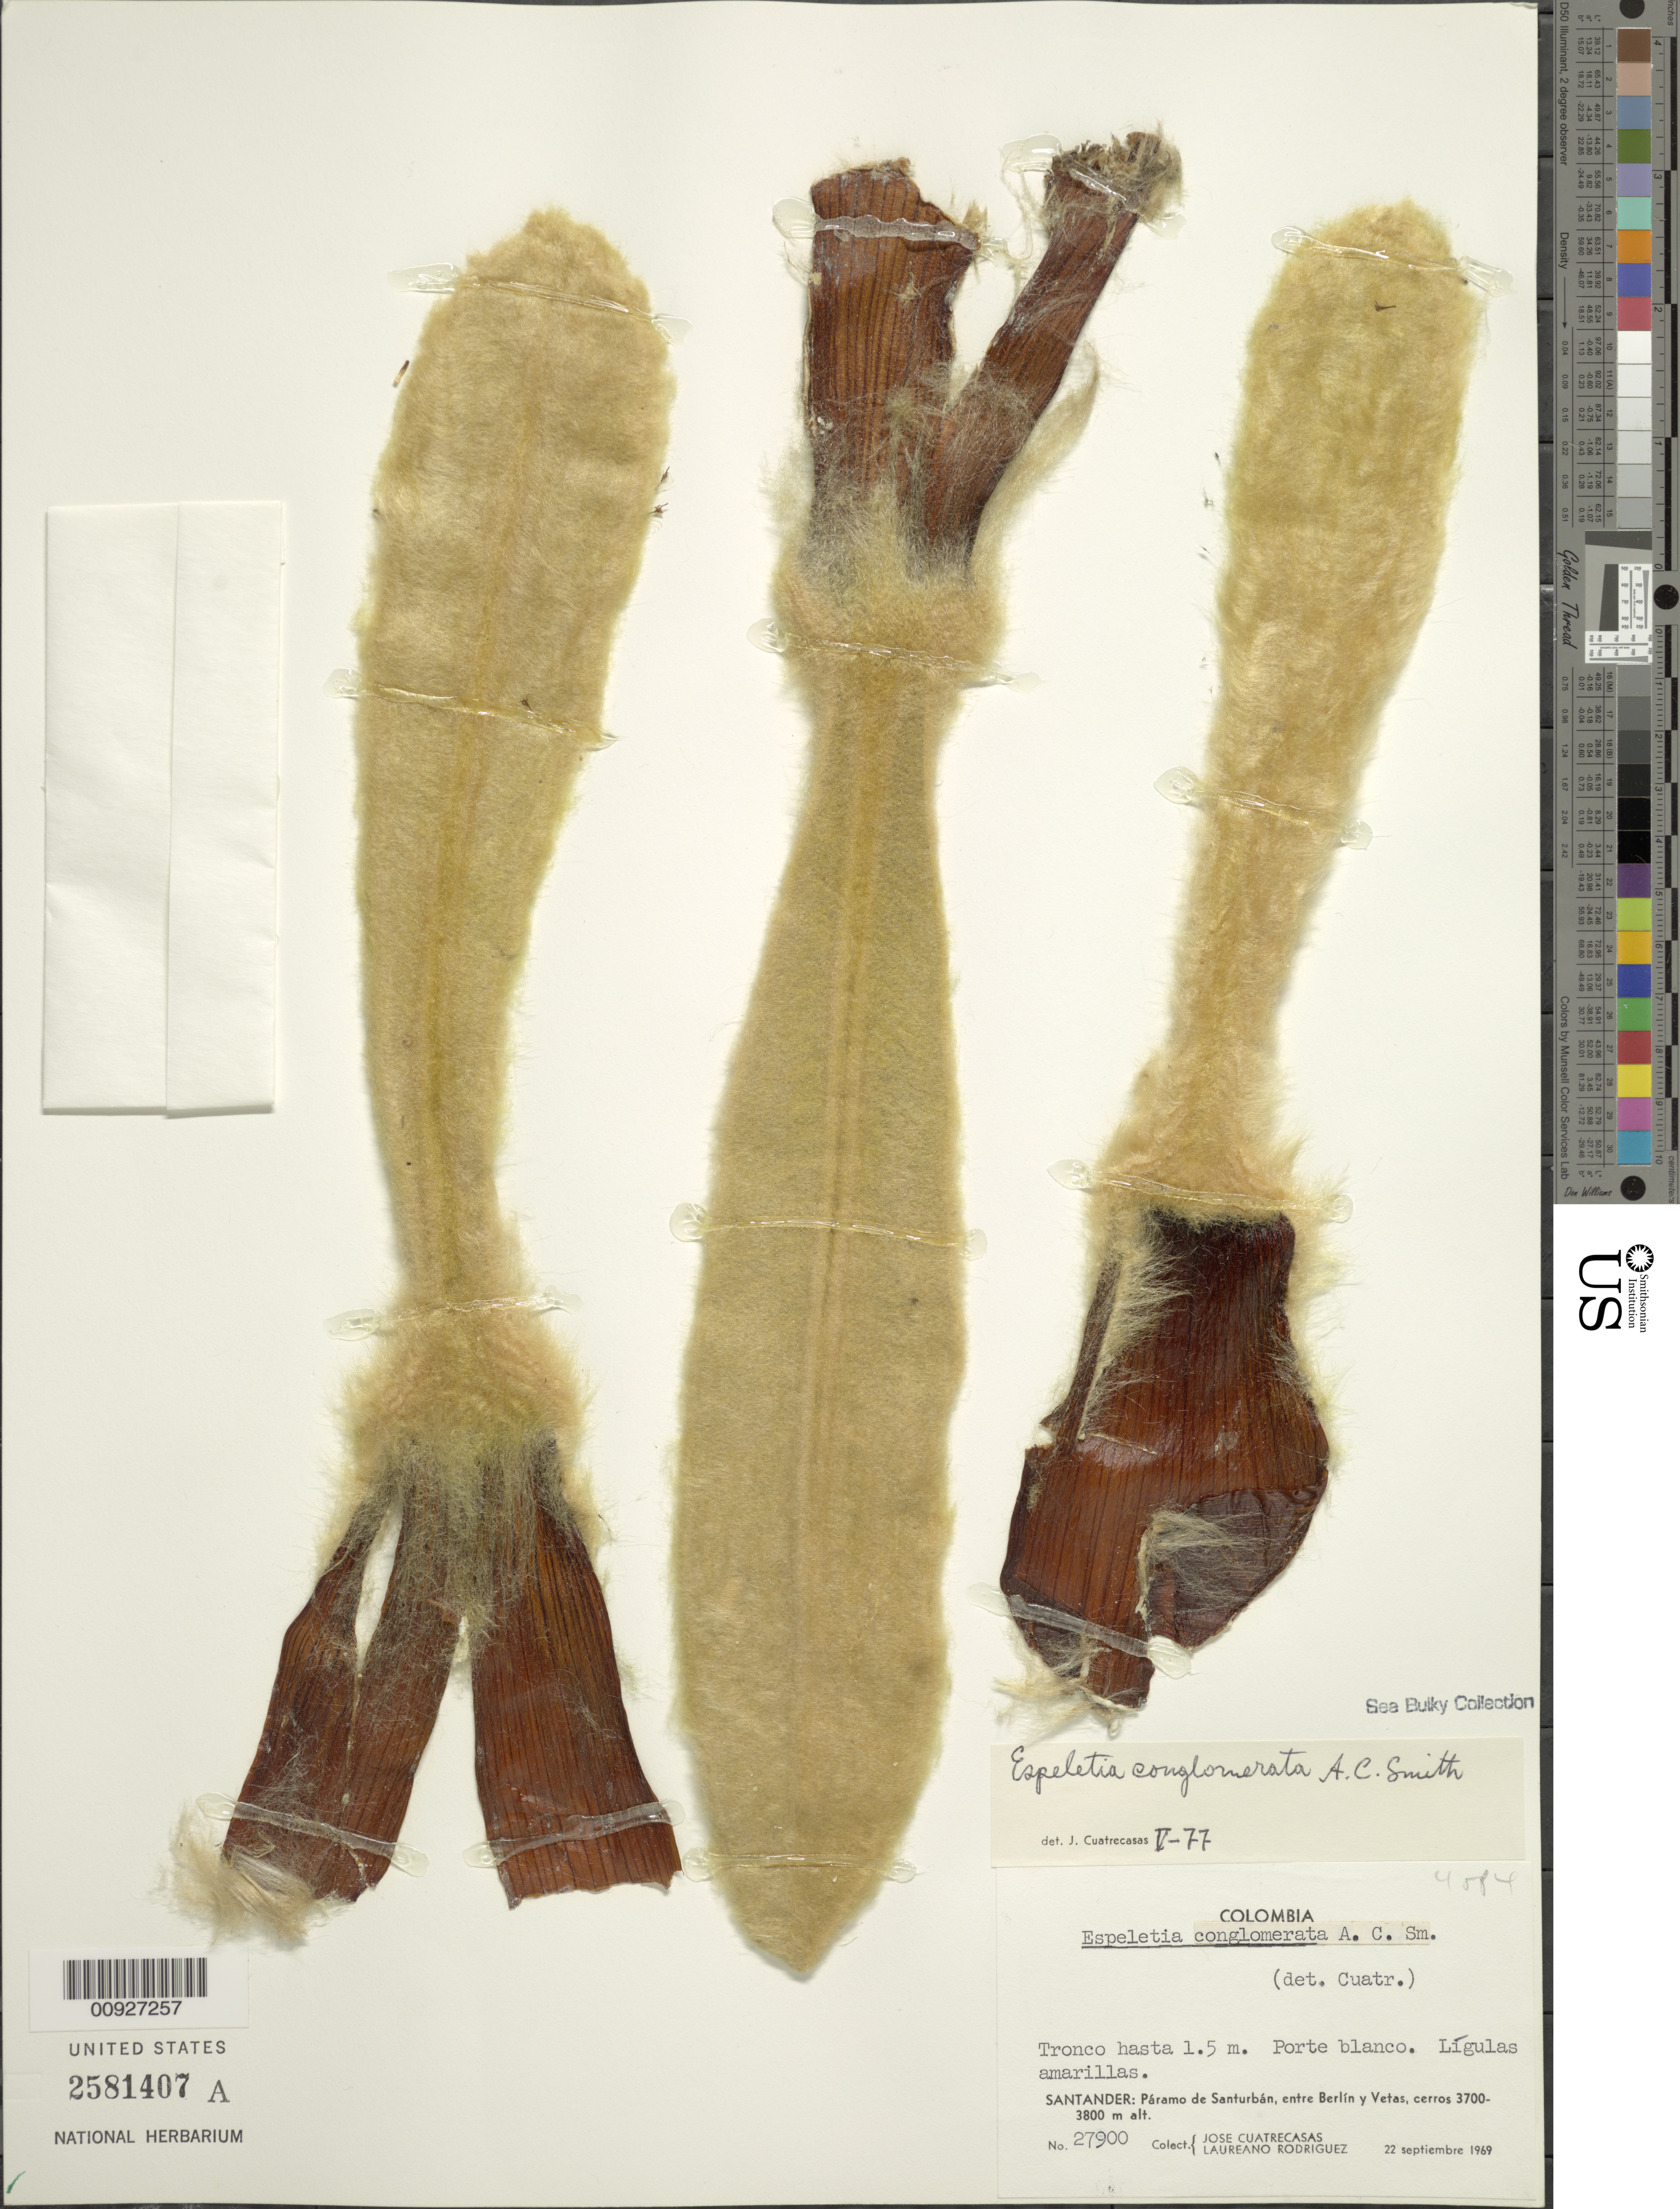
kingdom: Plantae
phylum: Tracheophyta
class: Magnoliopsida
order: Asterales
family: Asteraceae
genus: Espeletia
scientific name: Espeletia conglomerata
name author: A.C. Sm.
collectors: J. Cuatrecasas & L. Rodriguez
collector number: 27900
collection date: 1969-11-22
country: Colombia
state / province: Santander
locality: P. de Santurbán. Páramo de Santurbán, entre Berlín y Vetas, cerros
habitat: Cerros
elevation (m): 3700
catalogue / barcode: US 2581407A